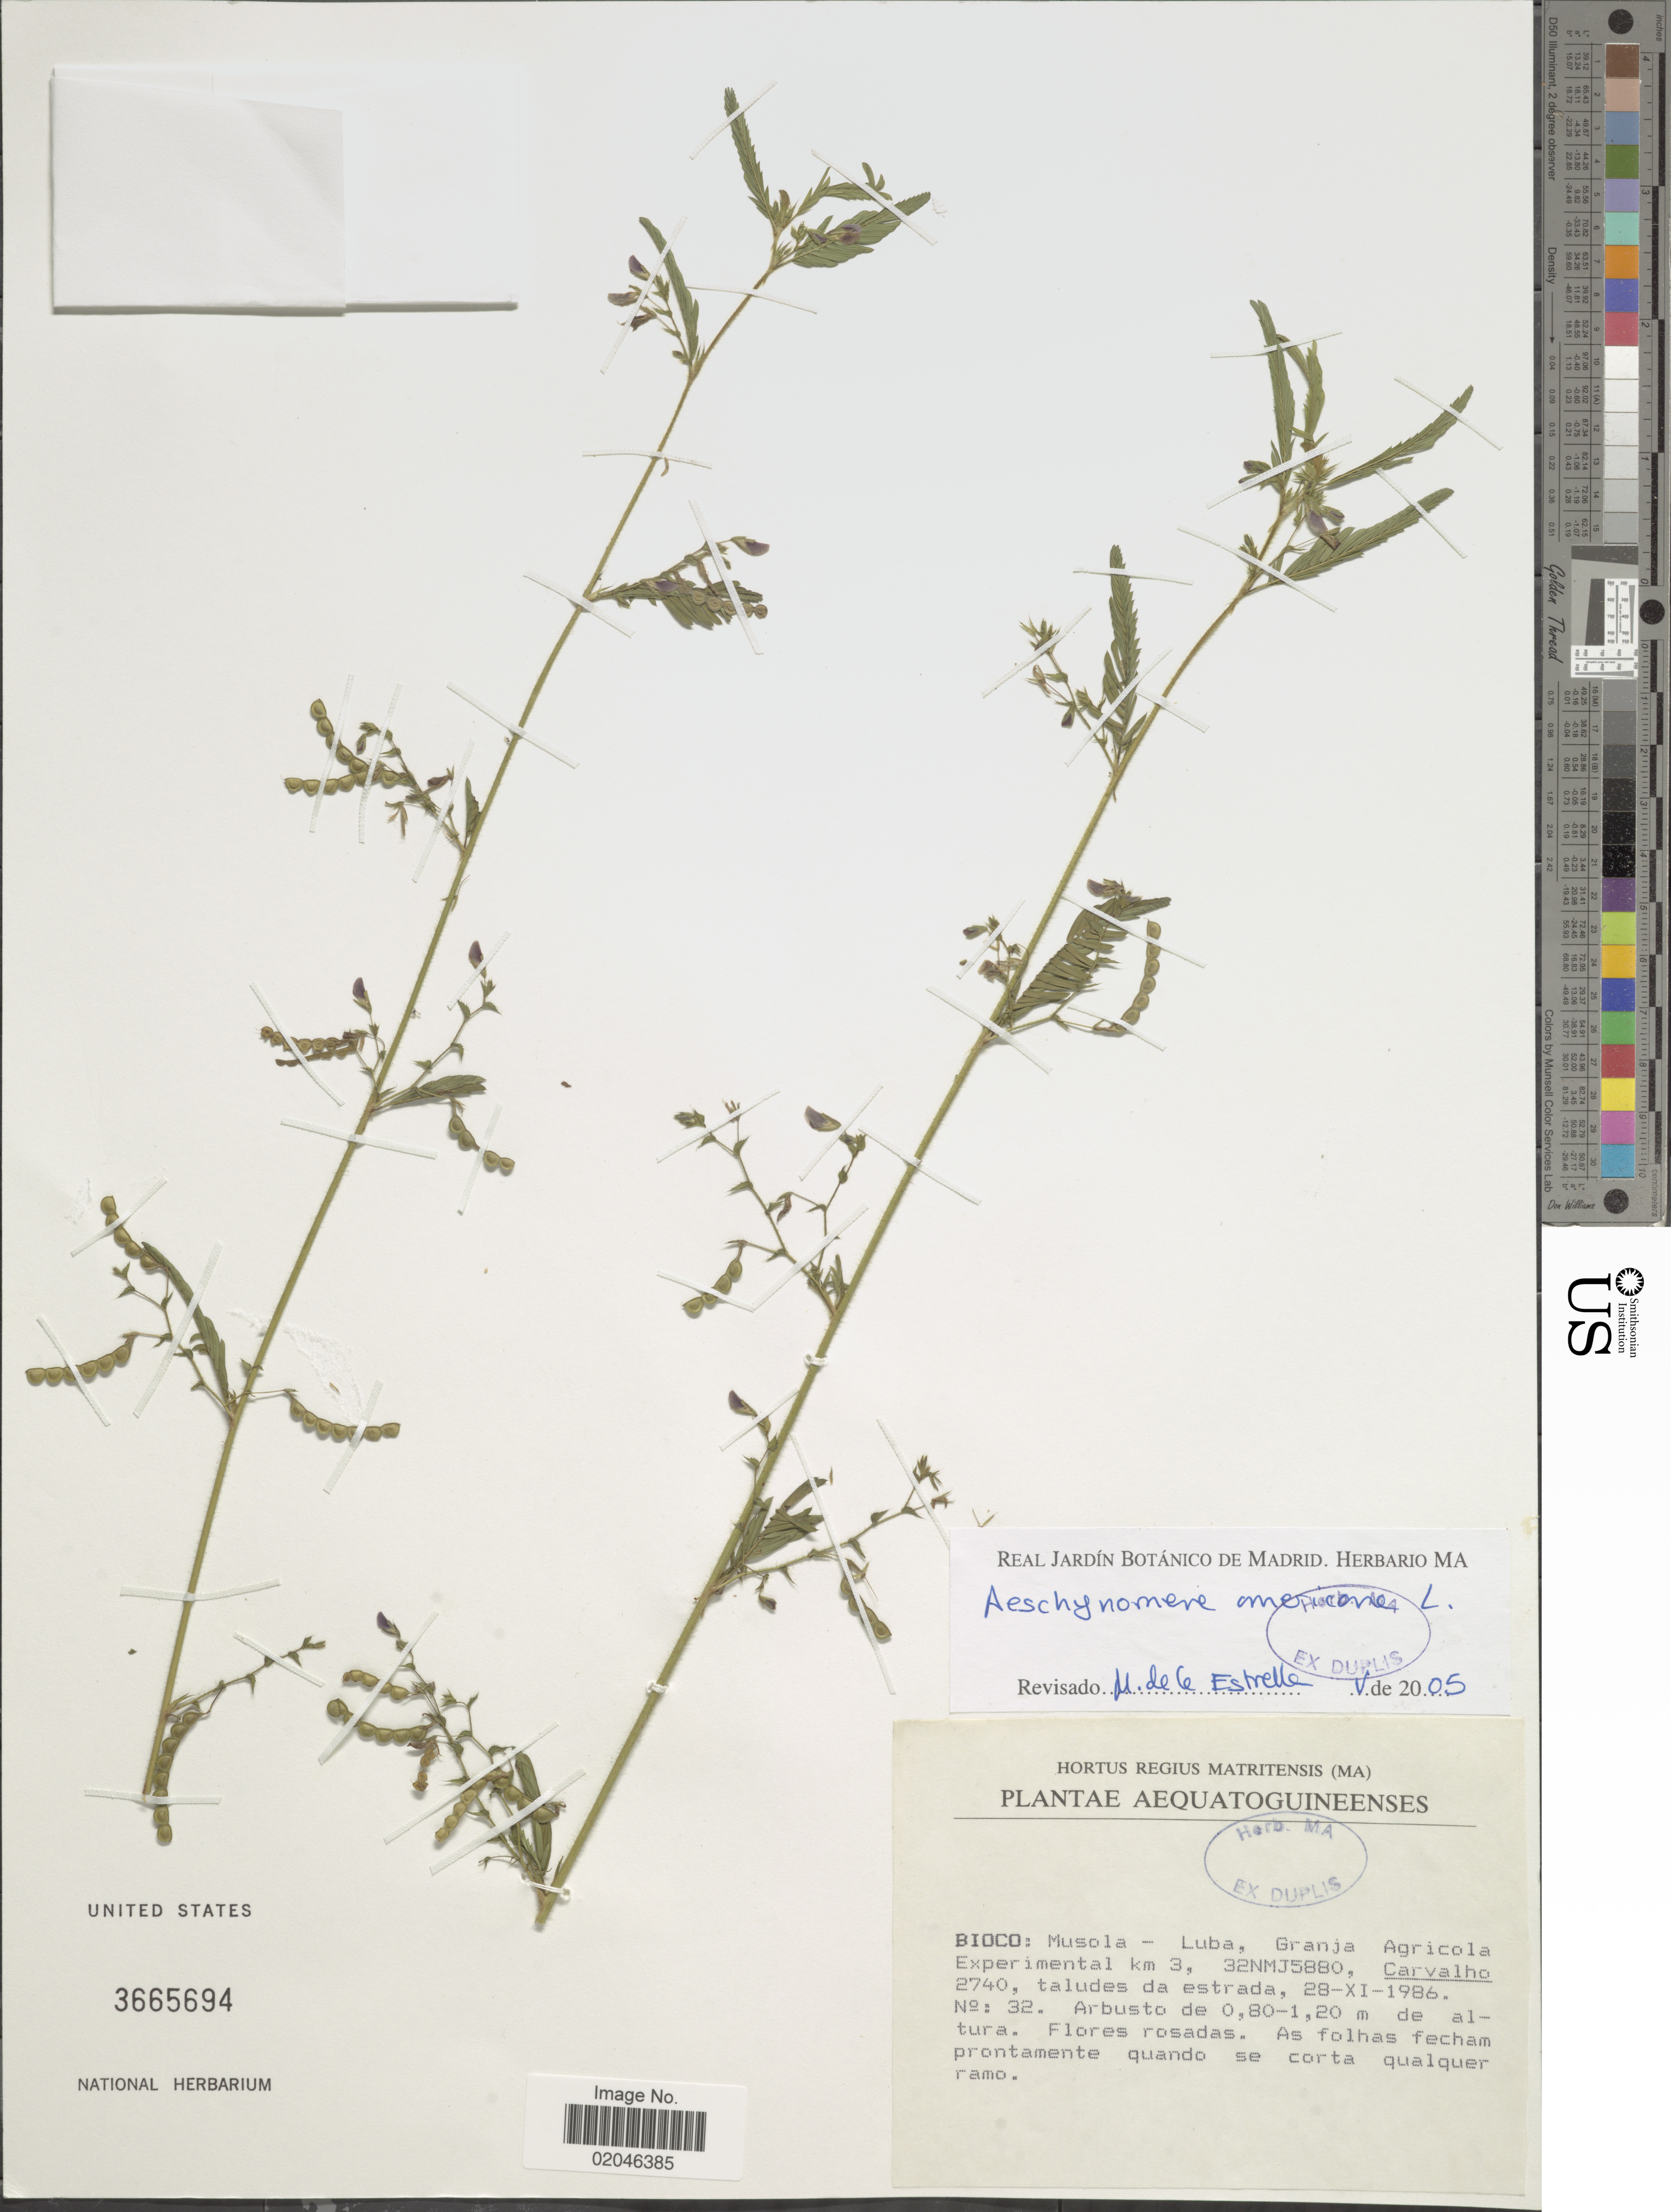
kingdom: Plantae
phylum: Tracheophyta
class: Magnoliopsida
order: Fabales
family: Fabaceae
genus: Aeschynomene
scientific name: Aeschynomene americana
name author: L.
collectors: Carvalho, --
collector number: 2740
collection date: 1986-11-28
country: Equatorial Guinea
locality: Bioco: Musola - Luba, Granja Agricola Experimental km 3, 32NMJ5880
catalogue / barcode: US 3665694